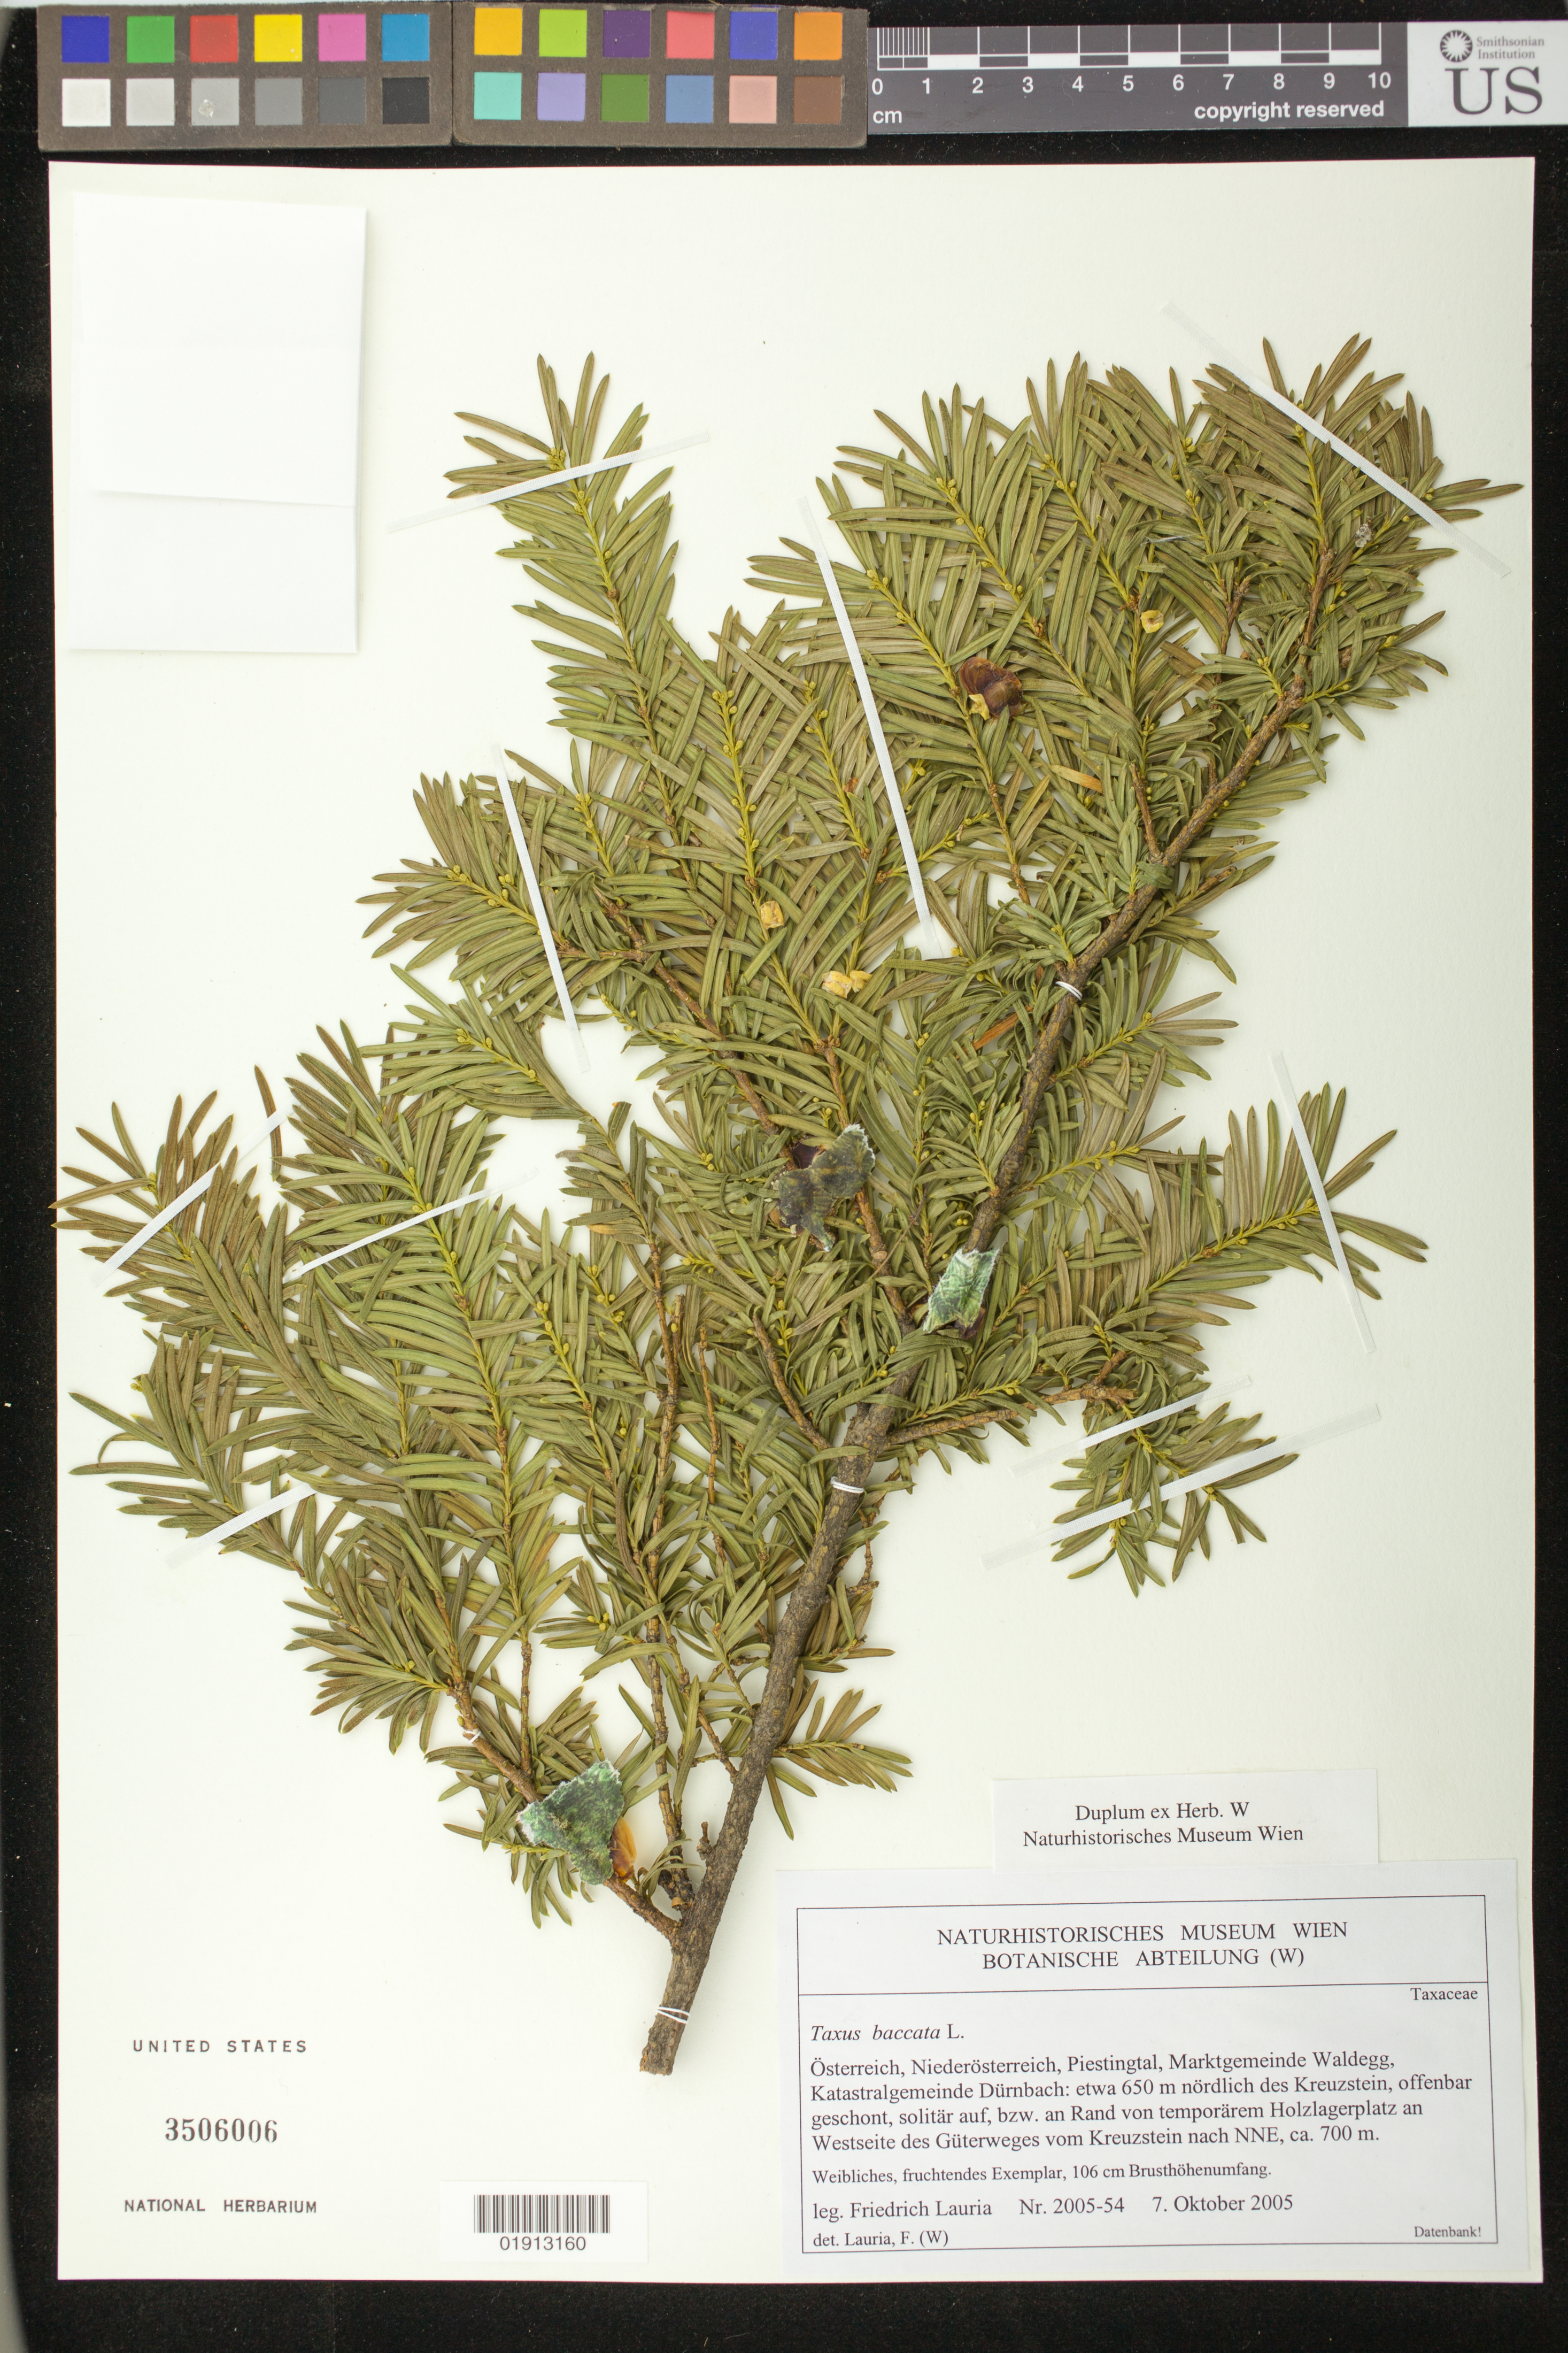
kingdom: Plantae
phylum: Tracheophyta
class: Pinopsida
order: Pinales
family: Taxaceae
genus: Taxus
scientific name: Taxus baccata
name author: L.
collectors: F. Lauria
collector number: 2005-54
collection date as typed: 7 Oktober 2005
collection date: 2005-10-07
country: Austria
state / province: Niederosterreich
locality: Piestingtal, Marktgemeinde Waldegg, Katastralgemeinde Dürnbach: etwa 650 m nördlich des Kreuzstein, offenbar geschont, solitär auf, bzw. an Rand von temporärem Holzlagerplatz an Westseite des Güterweges vom Kreuzstein nach NNE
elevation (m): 700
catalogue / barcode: US 3506006